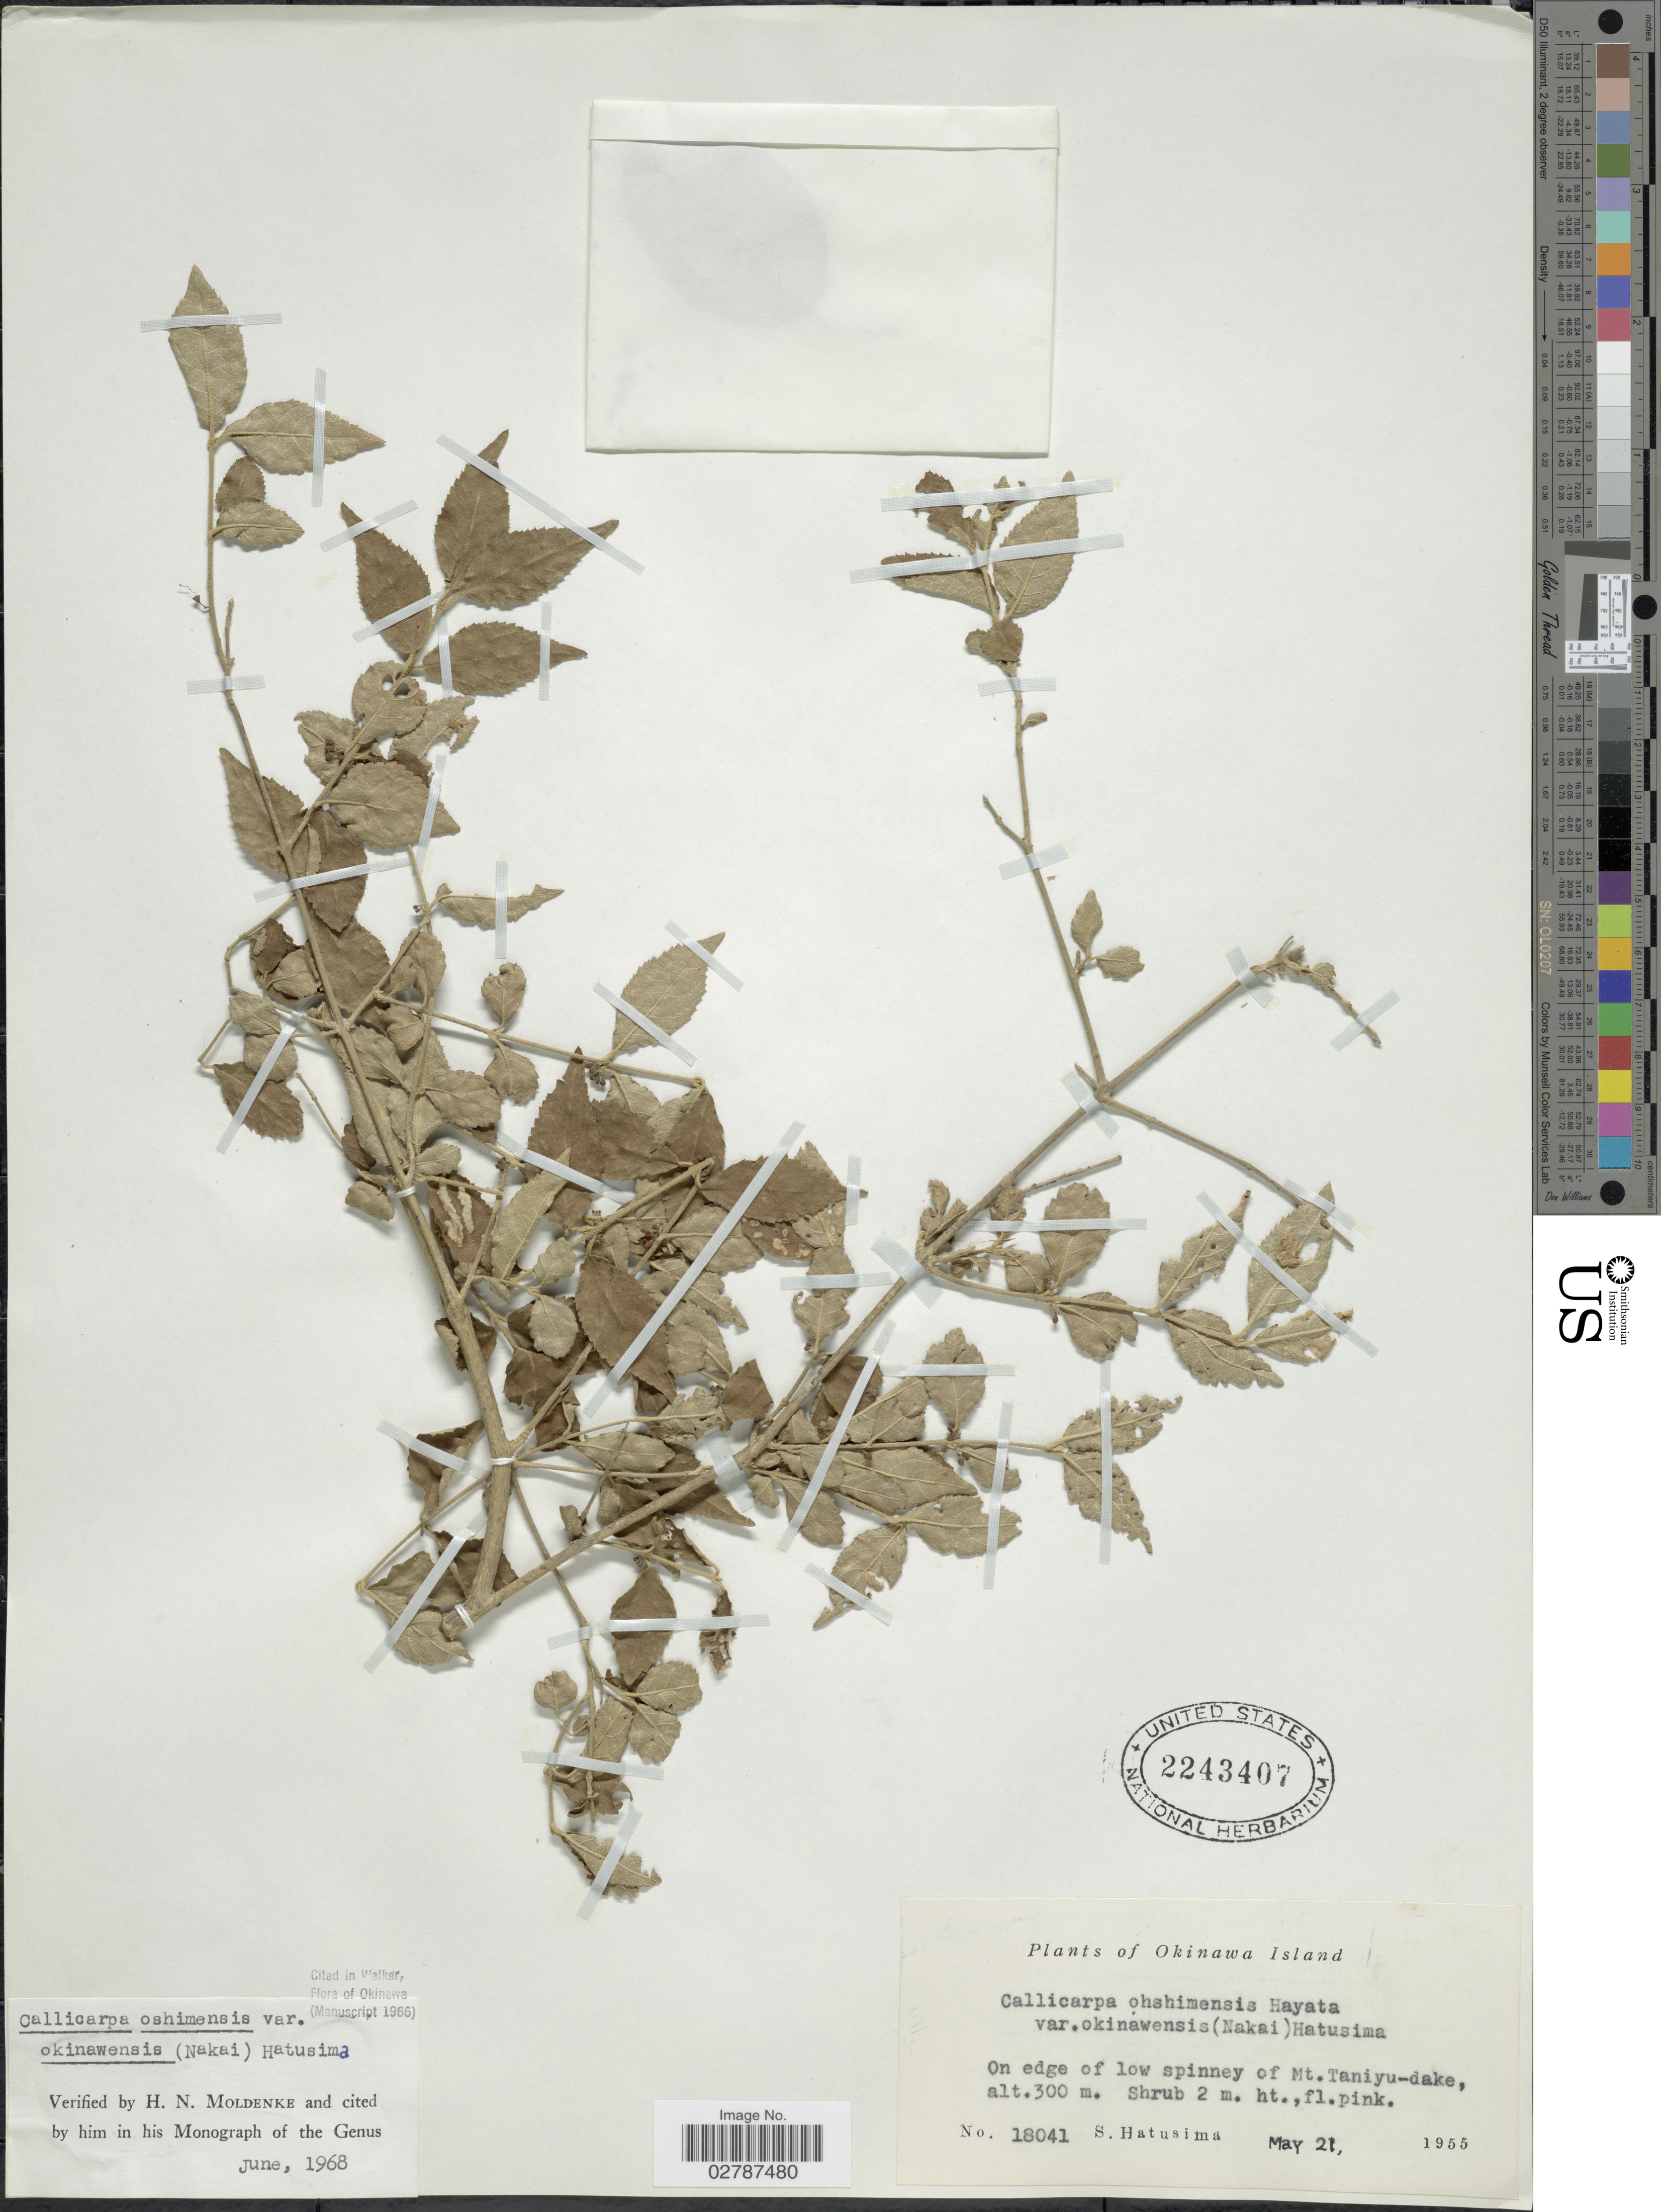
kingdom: Plantae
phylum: Tracheophyta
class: Magnoliopsida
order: Lamiales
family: Lamiaceae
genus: Callicarpa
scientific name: Callicarpa oshimensis var. oshimensis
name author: Hayata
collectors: S. Hatusima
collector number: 18041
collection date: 1955-05-21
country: Japan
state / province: Okinawa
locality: Okinawa Islands. On edge of low spinney of Mt. Tanuyi-dake.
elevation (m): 300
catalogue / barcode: US 2243407